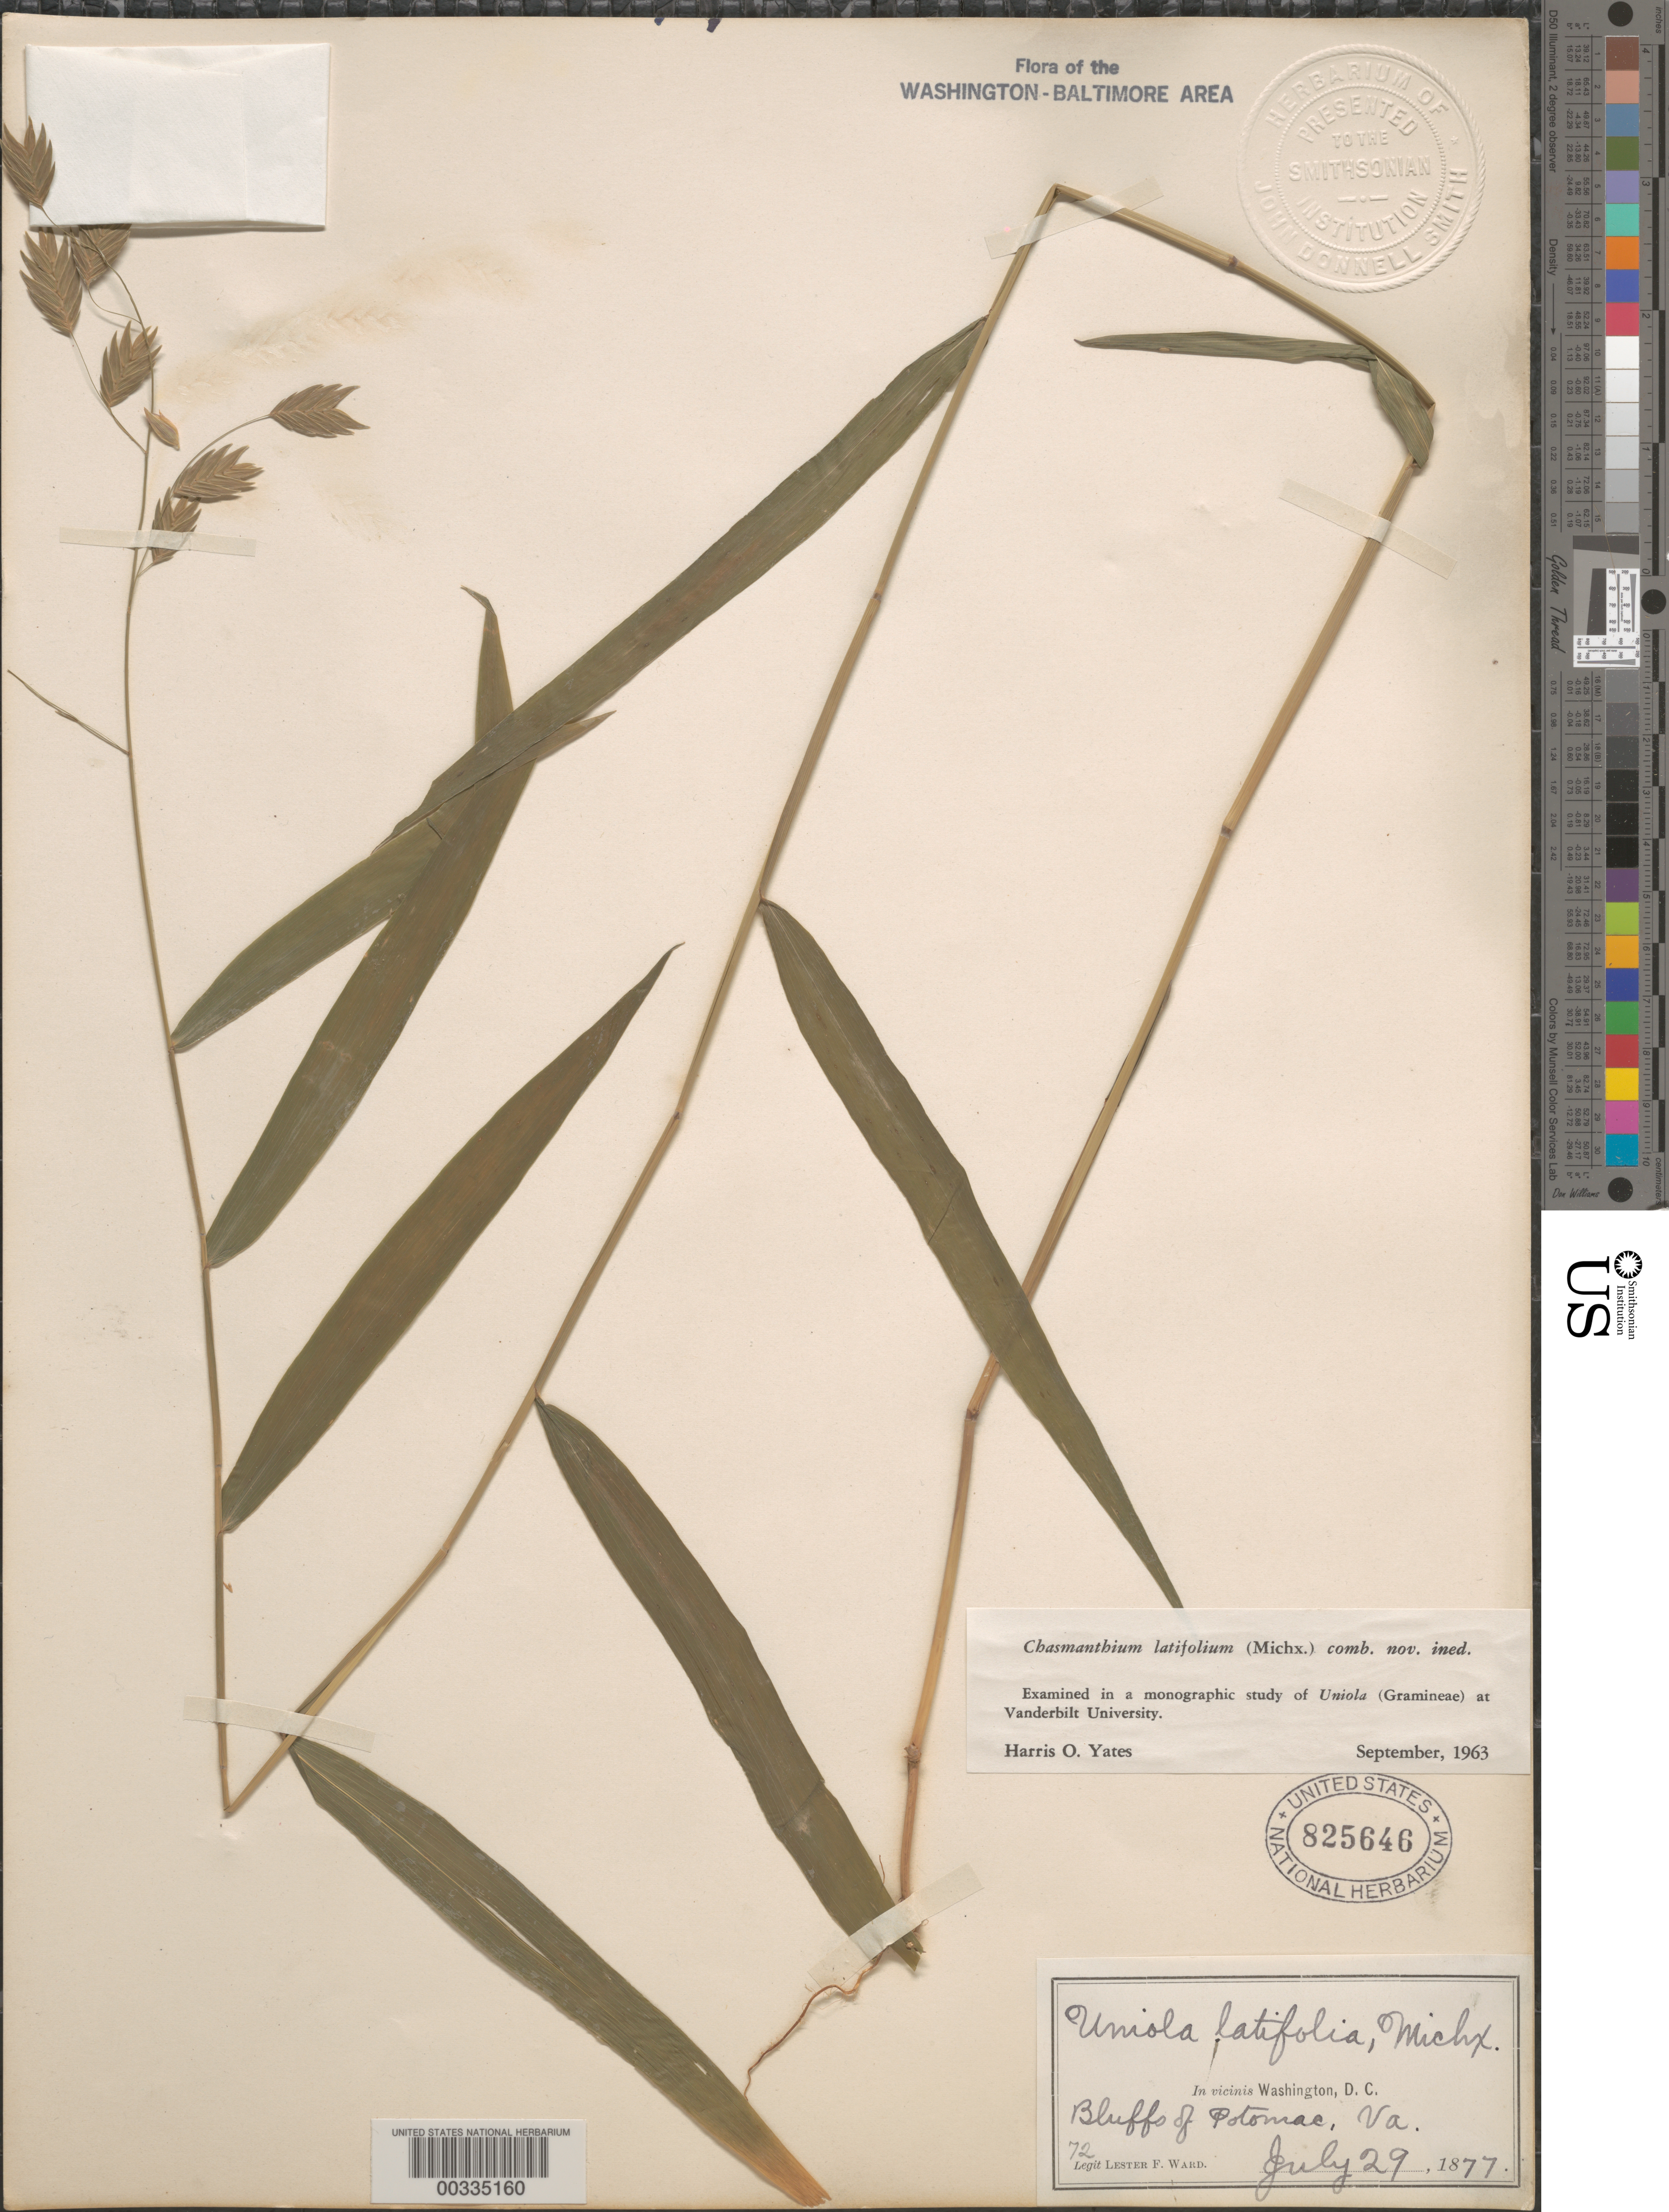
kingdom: Plantae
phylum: Tracheophyta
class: Liliopsida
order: Poales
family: Poaceae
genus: Chasmanthium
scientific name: Chasmanthium latifolium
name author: (Michx.) H.O. Yates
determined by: Yates, H. O.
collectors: L. F. Ward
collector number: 72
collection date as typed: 29 Jul 1877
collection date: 1877-07-29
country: United States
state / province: Virginia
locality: Bluffs of Potomac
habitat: Bluffs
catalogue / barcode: US 825646